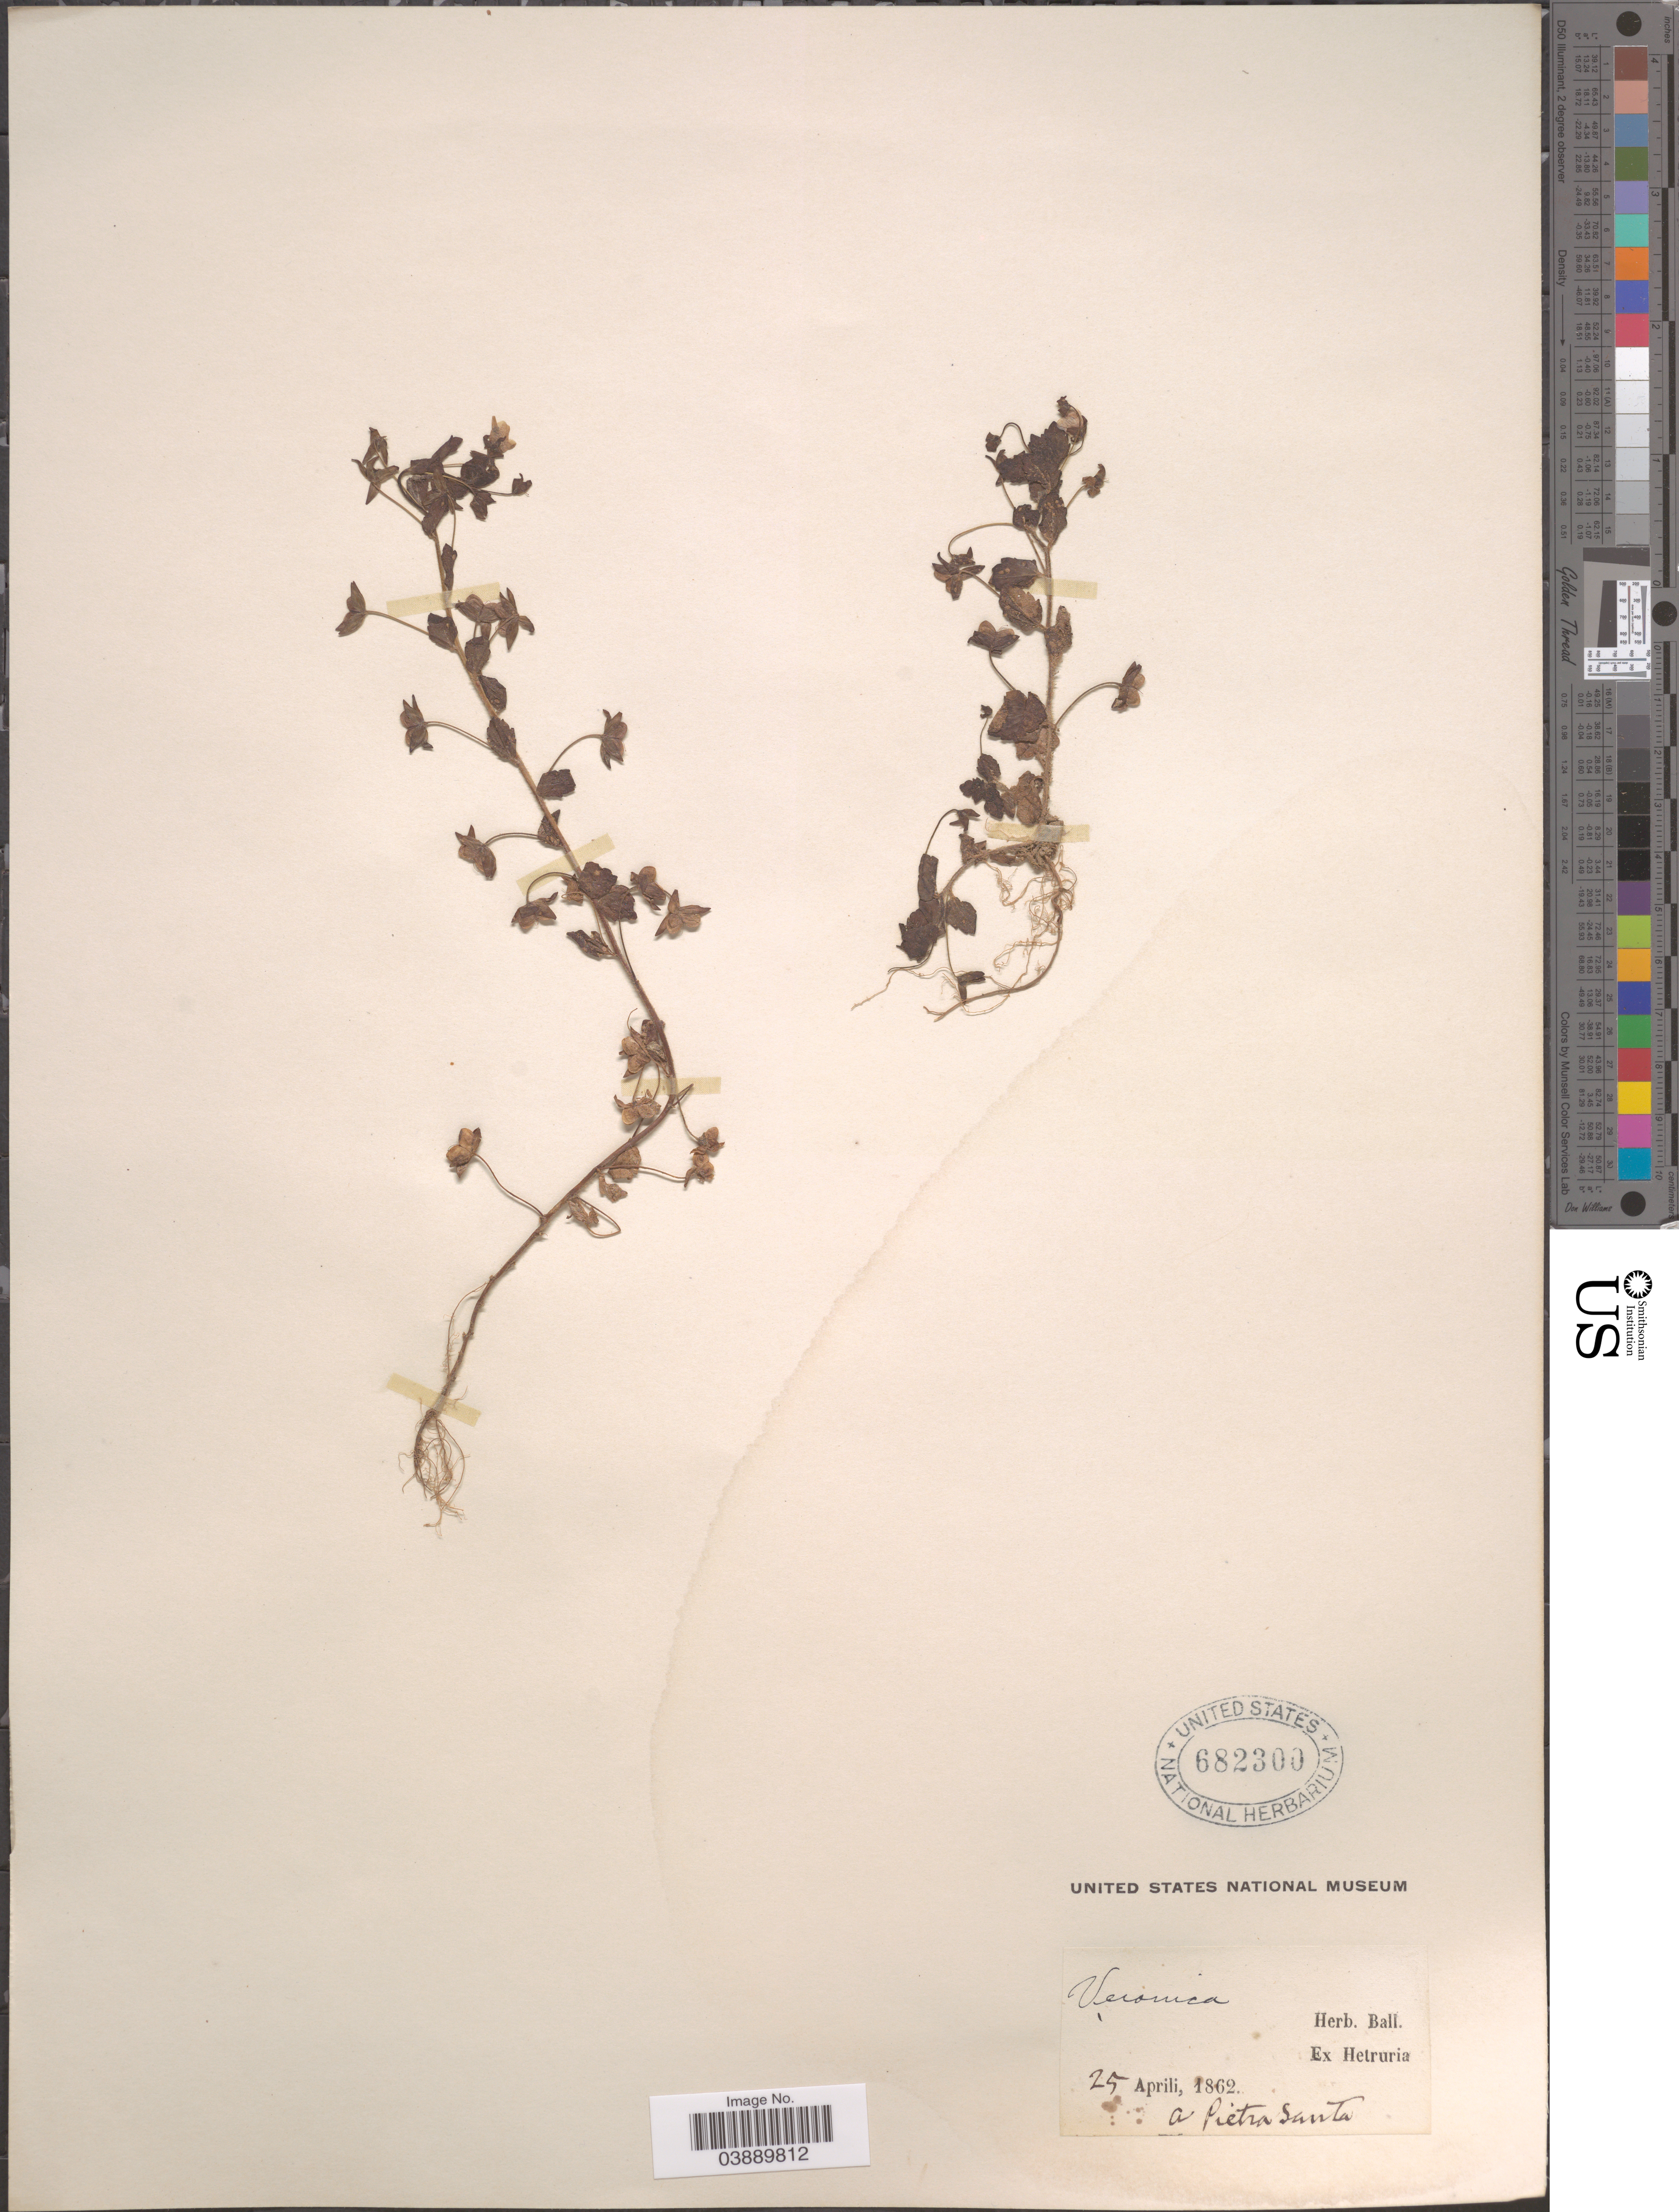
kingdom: Plantae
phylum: Tracheophyta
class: Magnoliopsida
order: Lamiales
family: Plantaginaceae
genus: Veronica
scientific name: Veronica persica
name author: Poir.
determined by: Albach, Dirk C.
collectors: ex herb. Ball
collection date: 1862-04-25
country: Italy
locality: Ex Hetruria. A Pietra Santa.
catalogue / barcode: US 682300